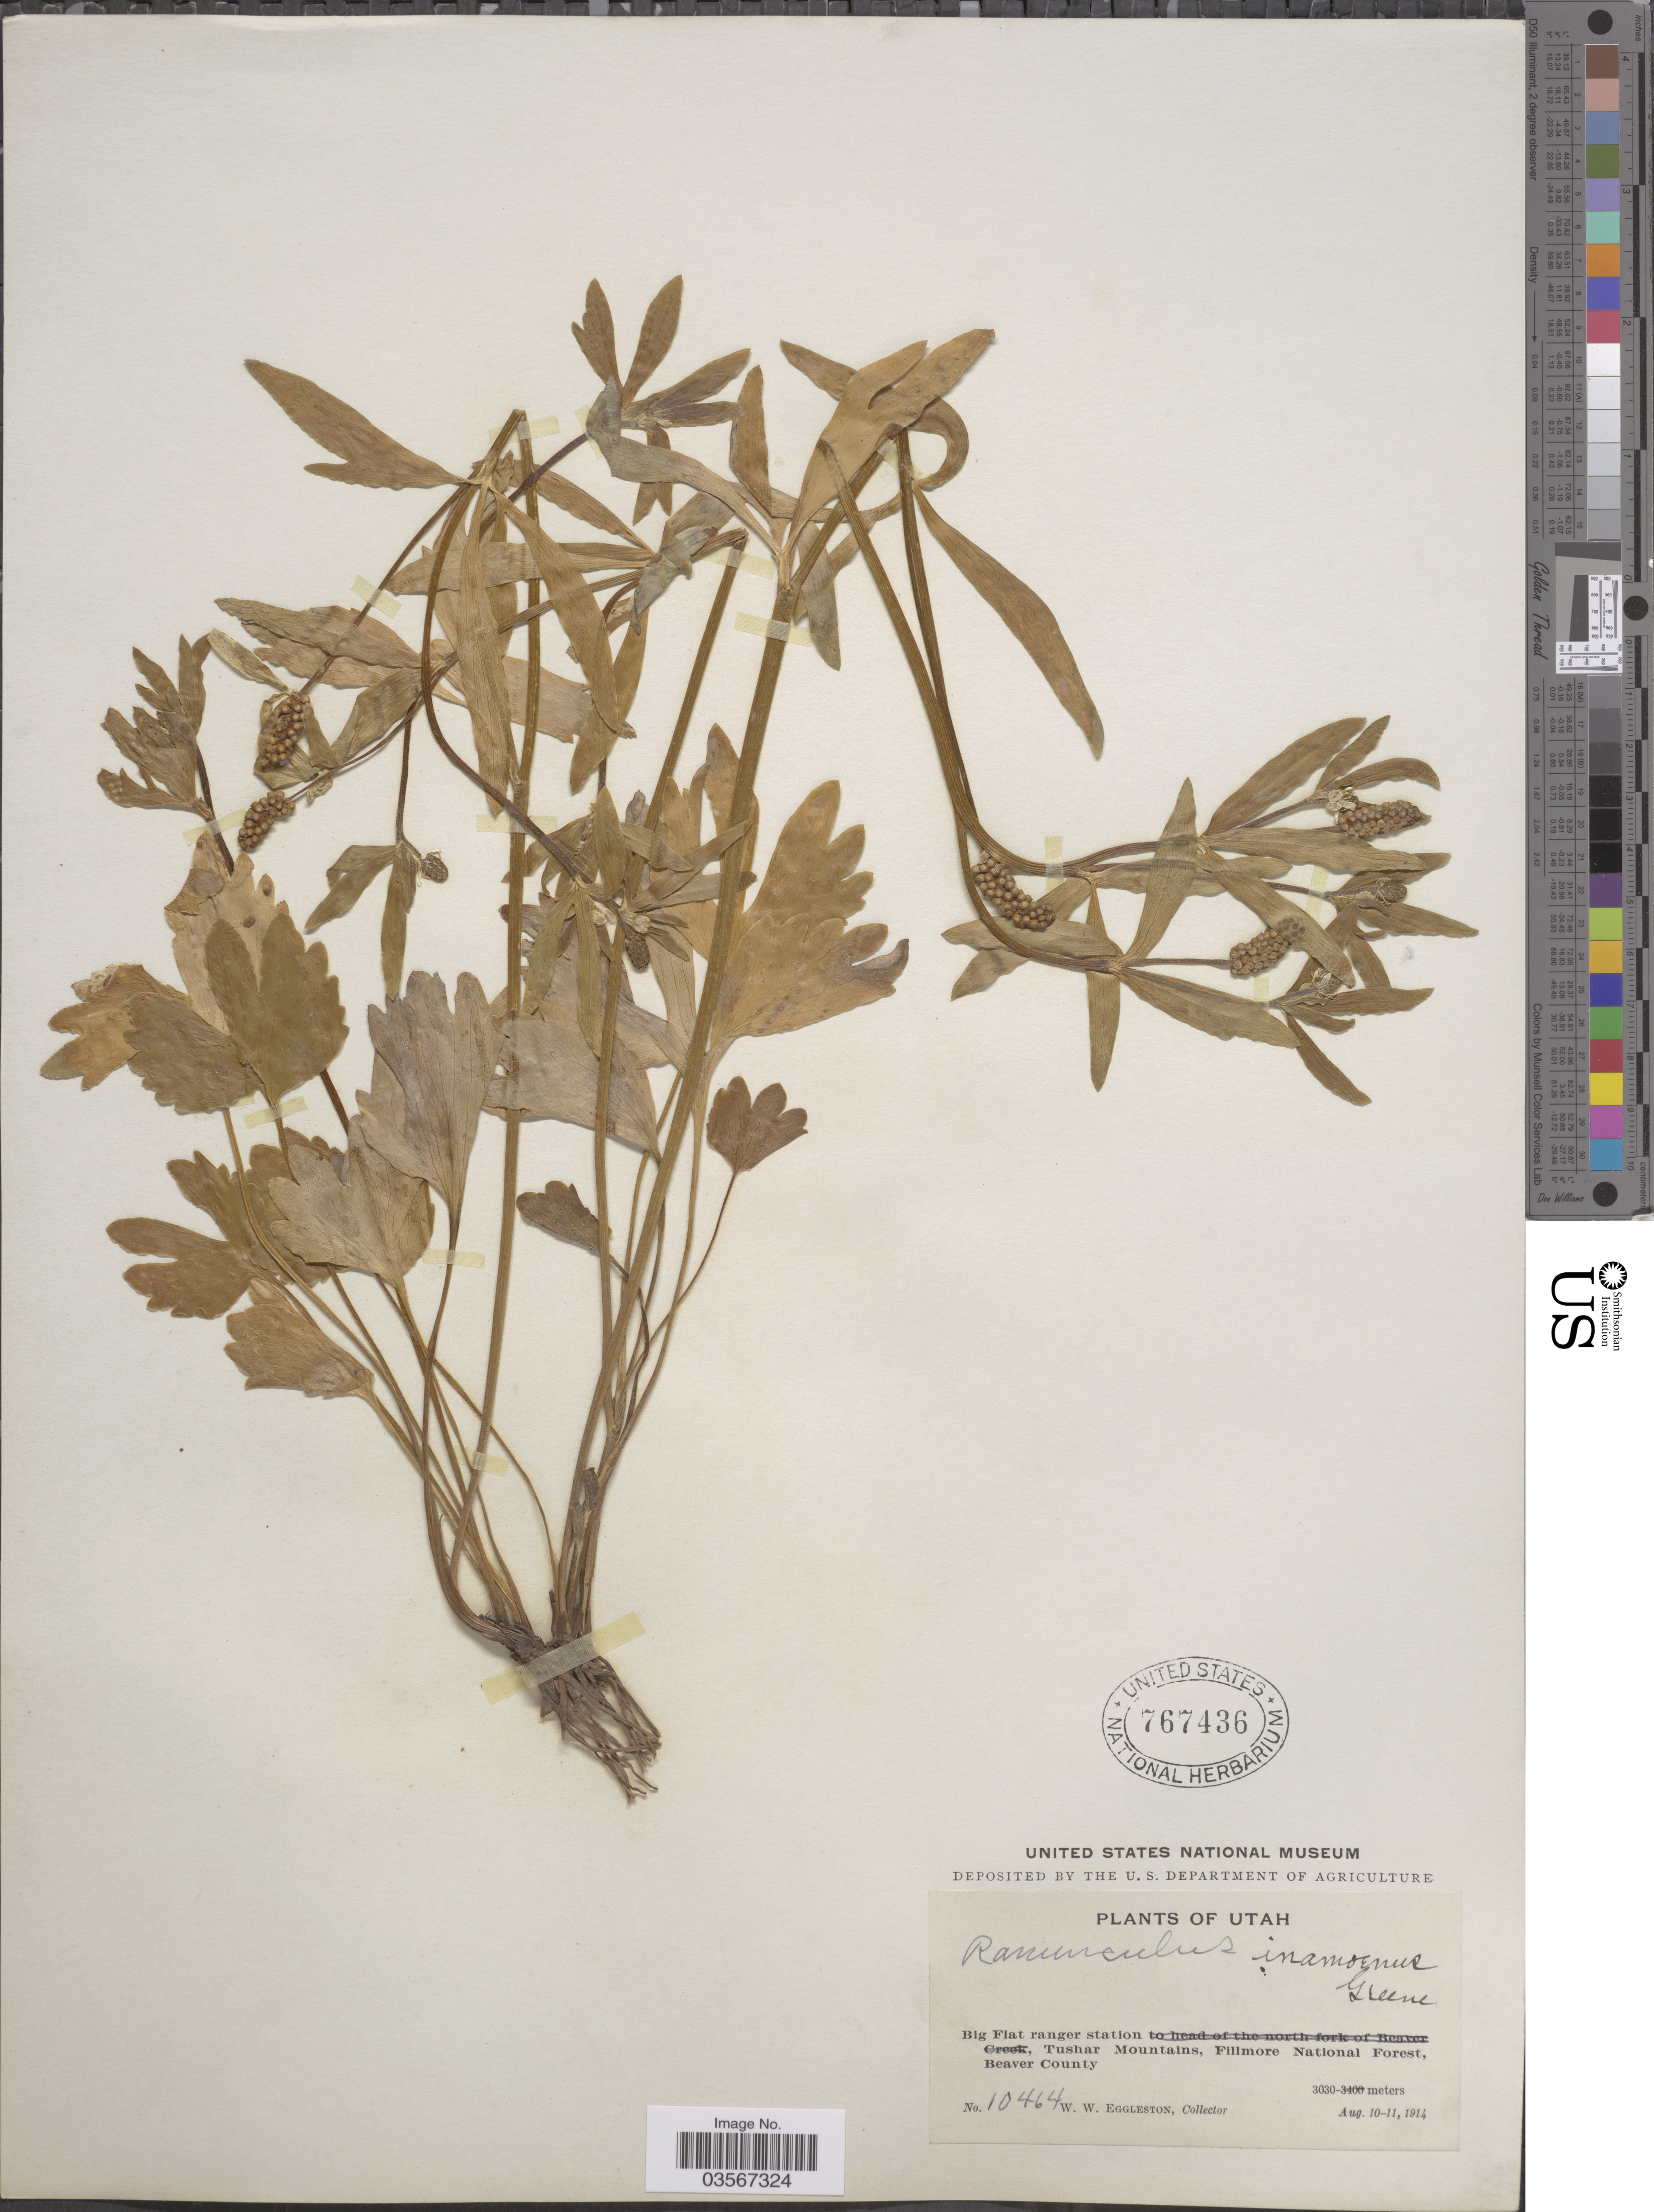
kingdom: Plantae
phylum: Tracheophyta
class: Magnoliopsida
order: Ranunculales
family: Ranunculaceae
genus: Ranunculus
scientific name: Ranunculus inamoenus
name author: Greene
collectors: W. W. Eggleston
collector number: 10464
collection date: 1914-08-10/1914-08-11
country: United States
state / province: Utah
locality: Big Flat ranger station, Tushar Mountains, Fillmore National Forest, Beaver County.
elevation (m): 3030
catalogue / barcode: US 767436